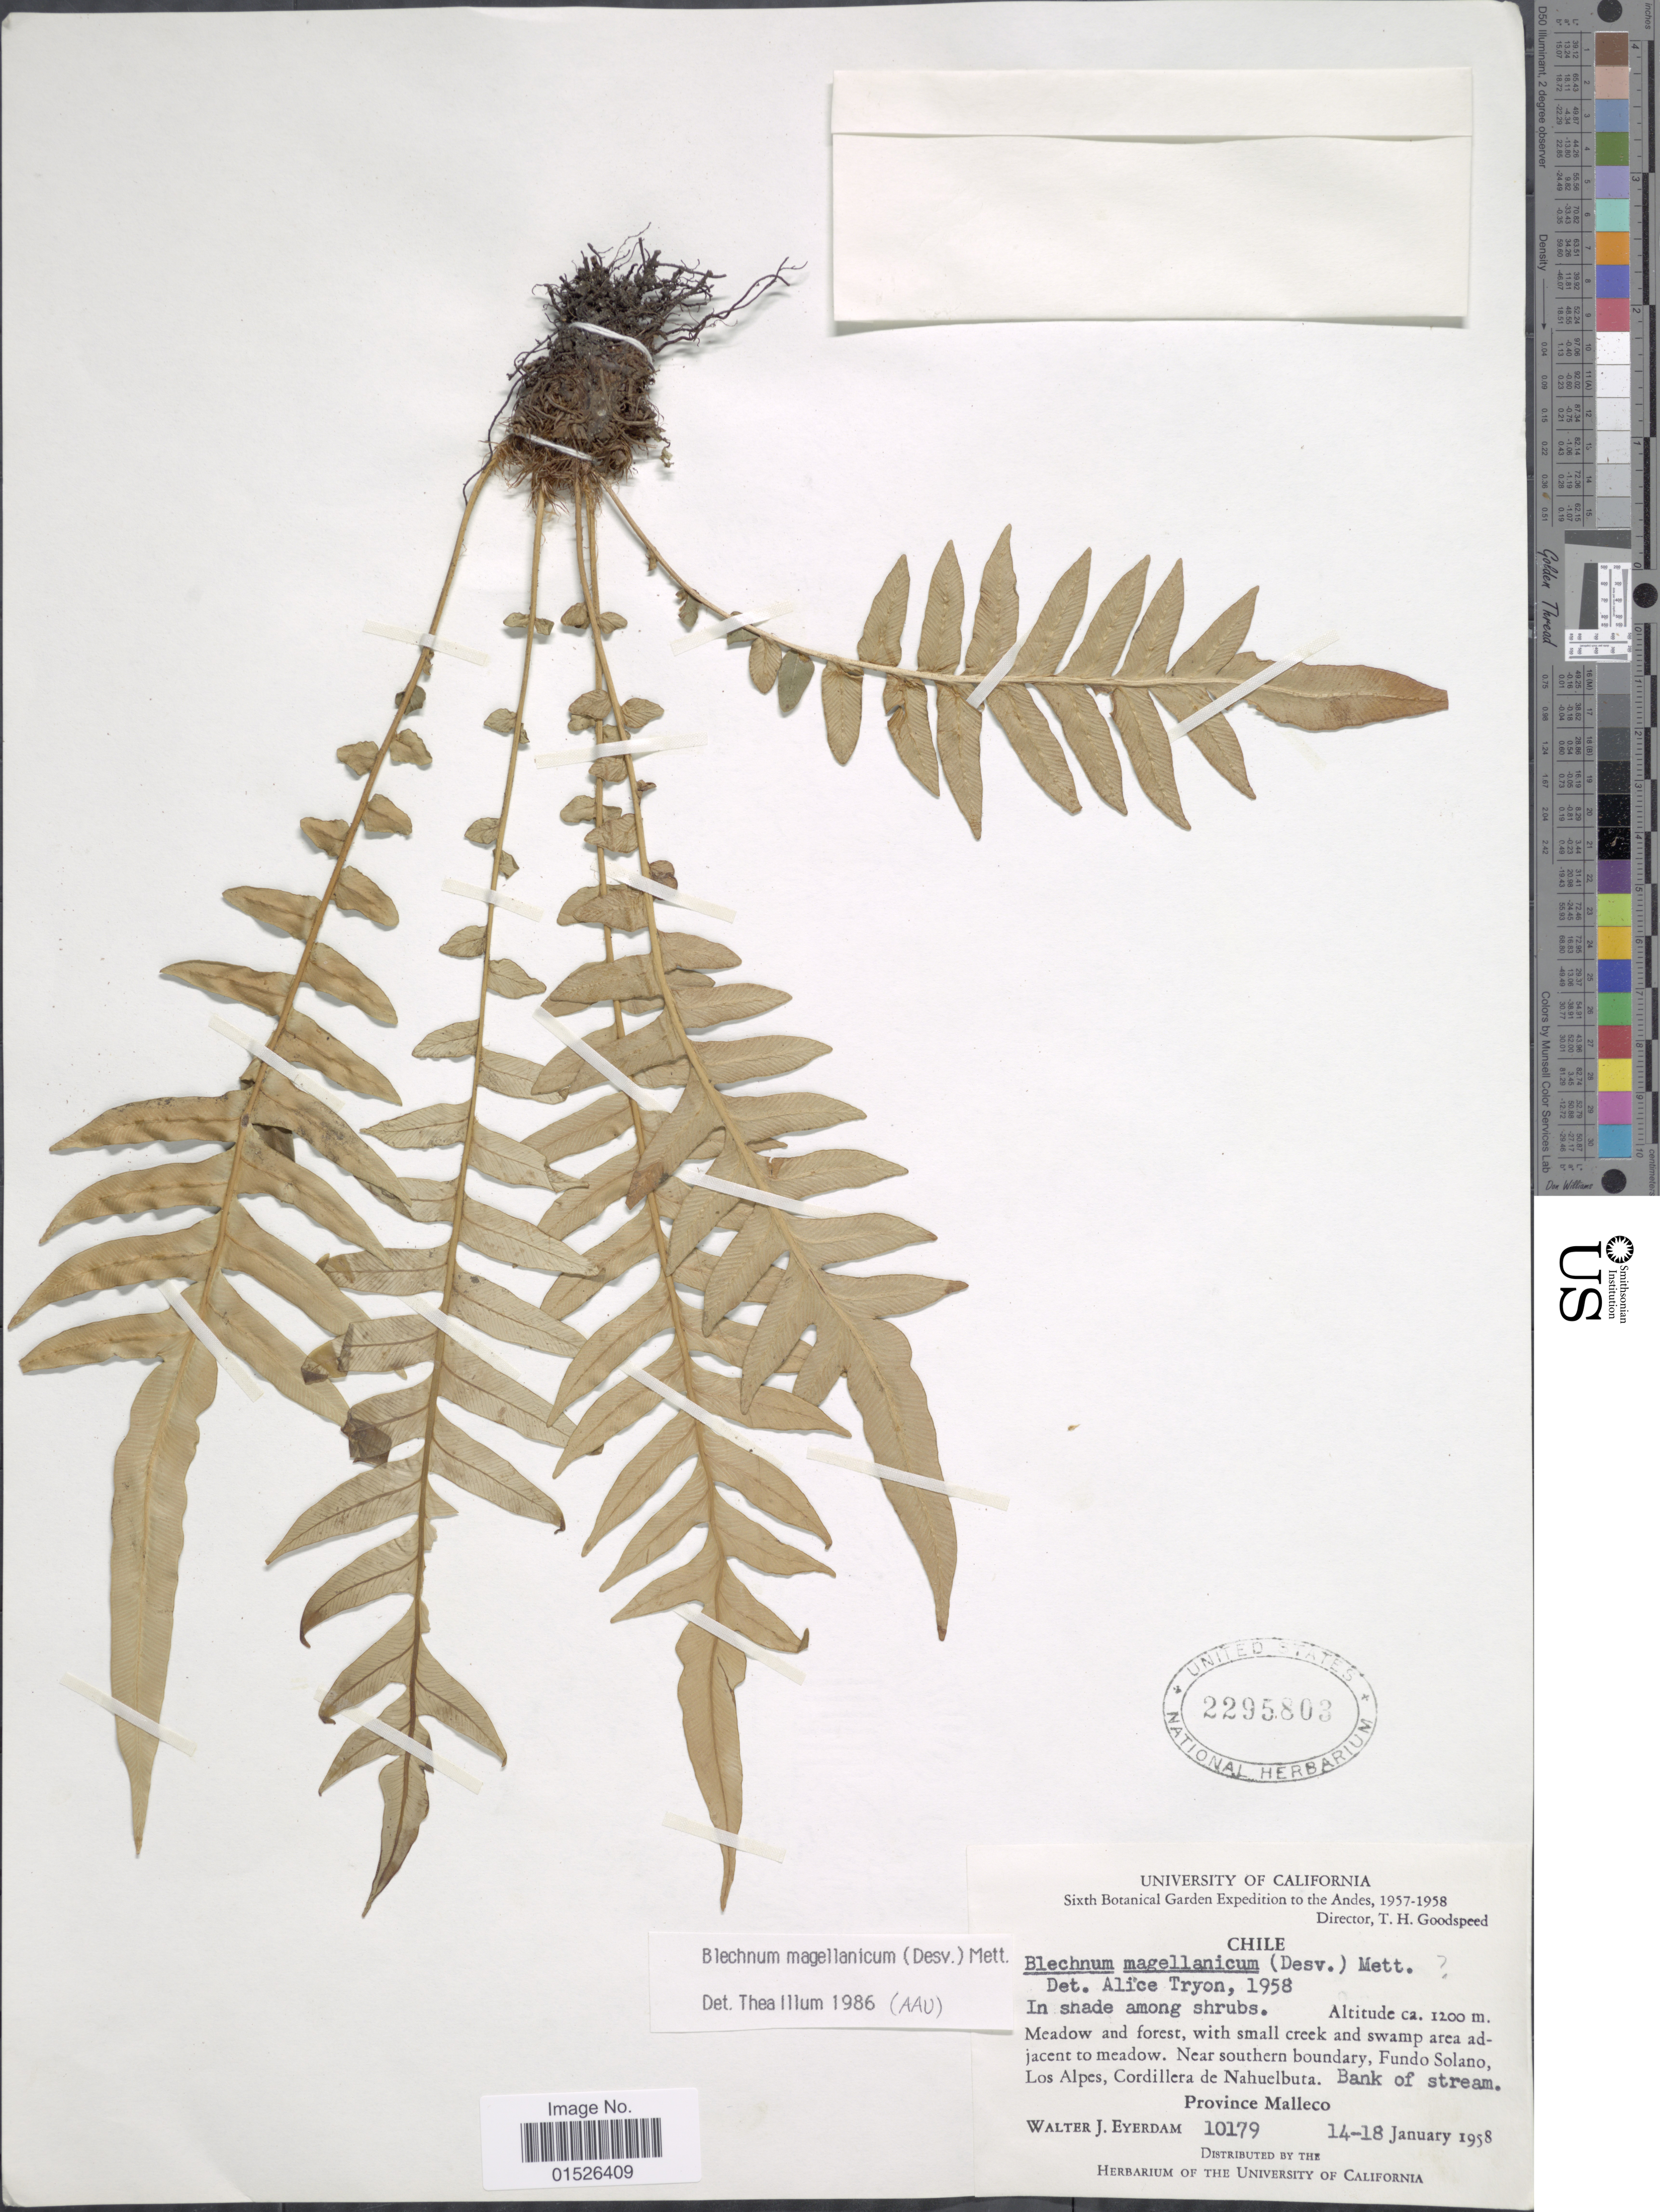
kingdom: Plantae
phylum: Tracheophyta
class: Polypodiopsida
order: Polypodiales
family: Blechnaceae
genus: Blechnum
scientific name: Blechnum magellanicum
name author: Mett.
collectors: W. J. Eyerdam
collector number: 10179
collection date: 1958-01-14/1958-01-18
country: Chile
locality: Chile. Near southern boundary, Fundo Solano, Los Alpes, Cordillera de Nahuelbuta. Bank of stream. Province Malleco.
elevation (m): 1200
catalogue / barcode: US 2295803